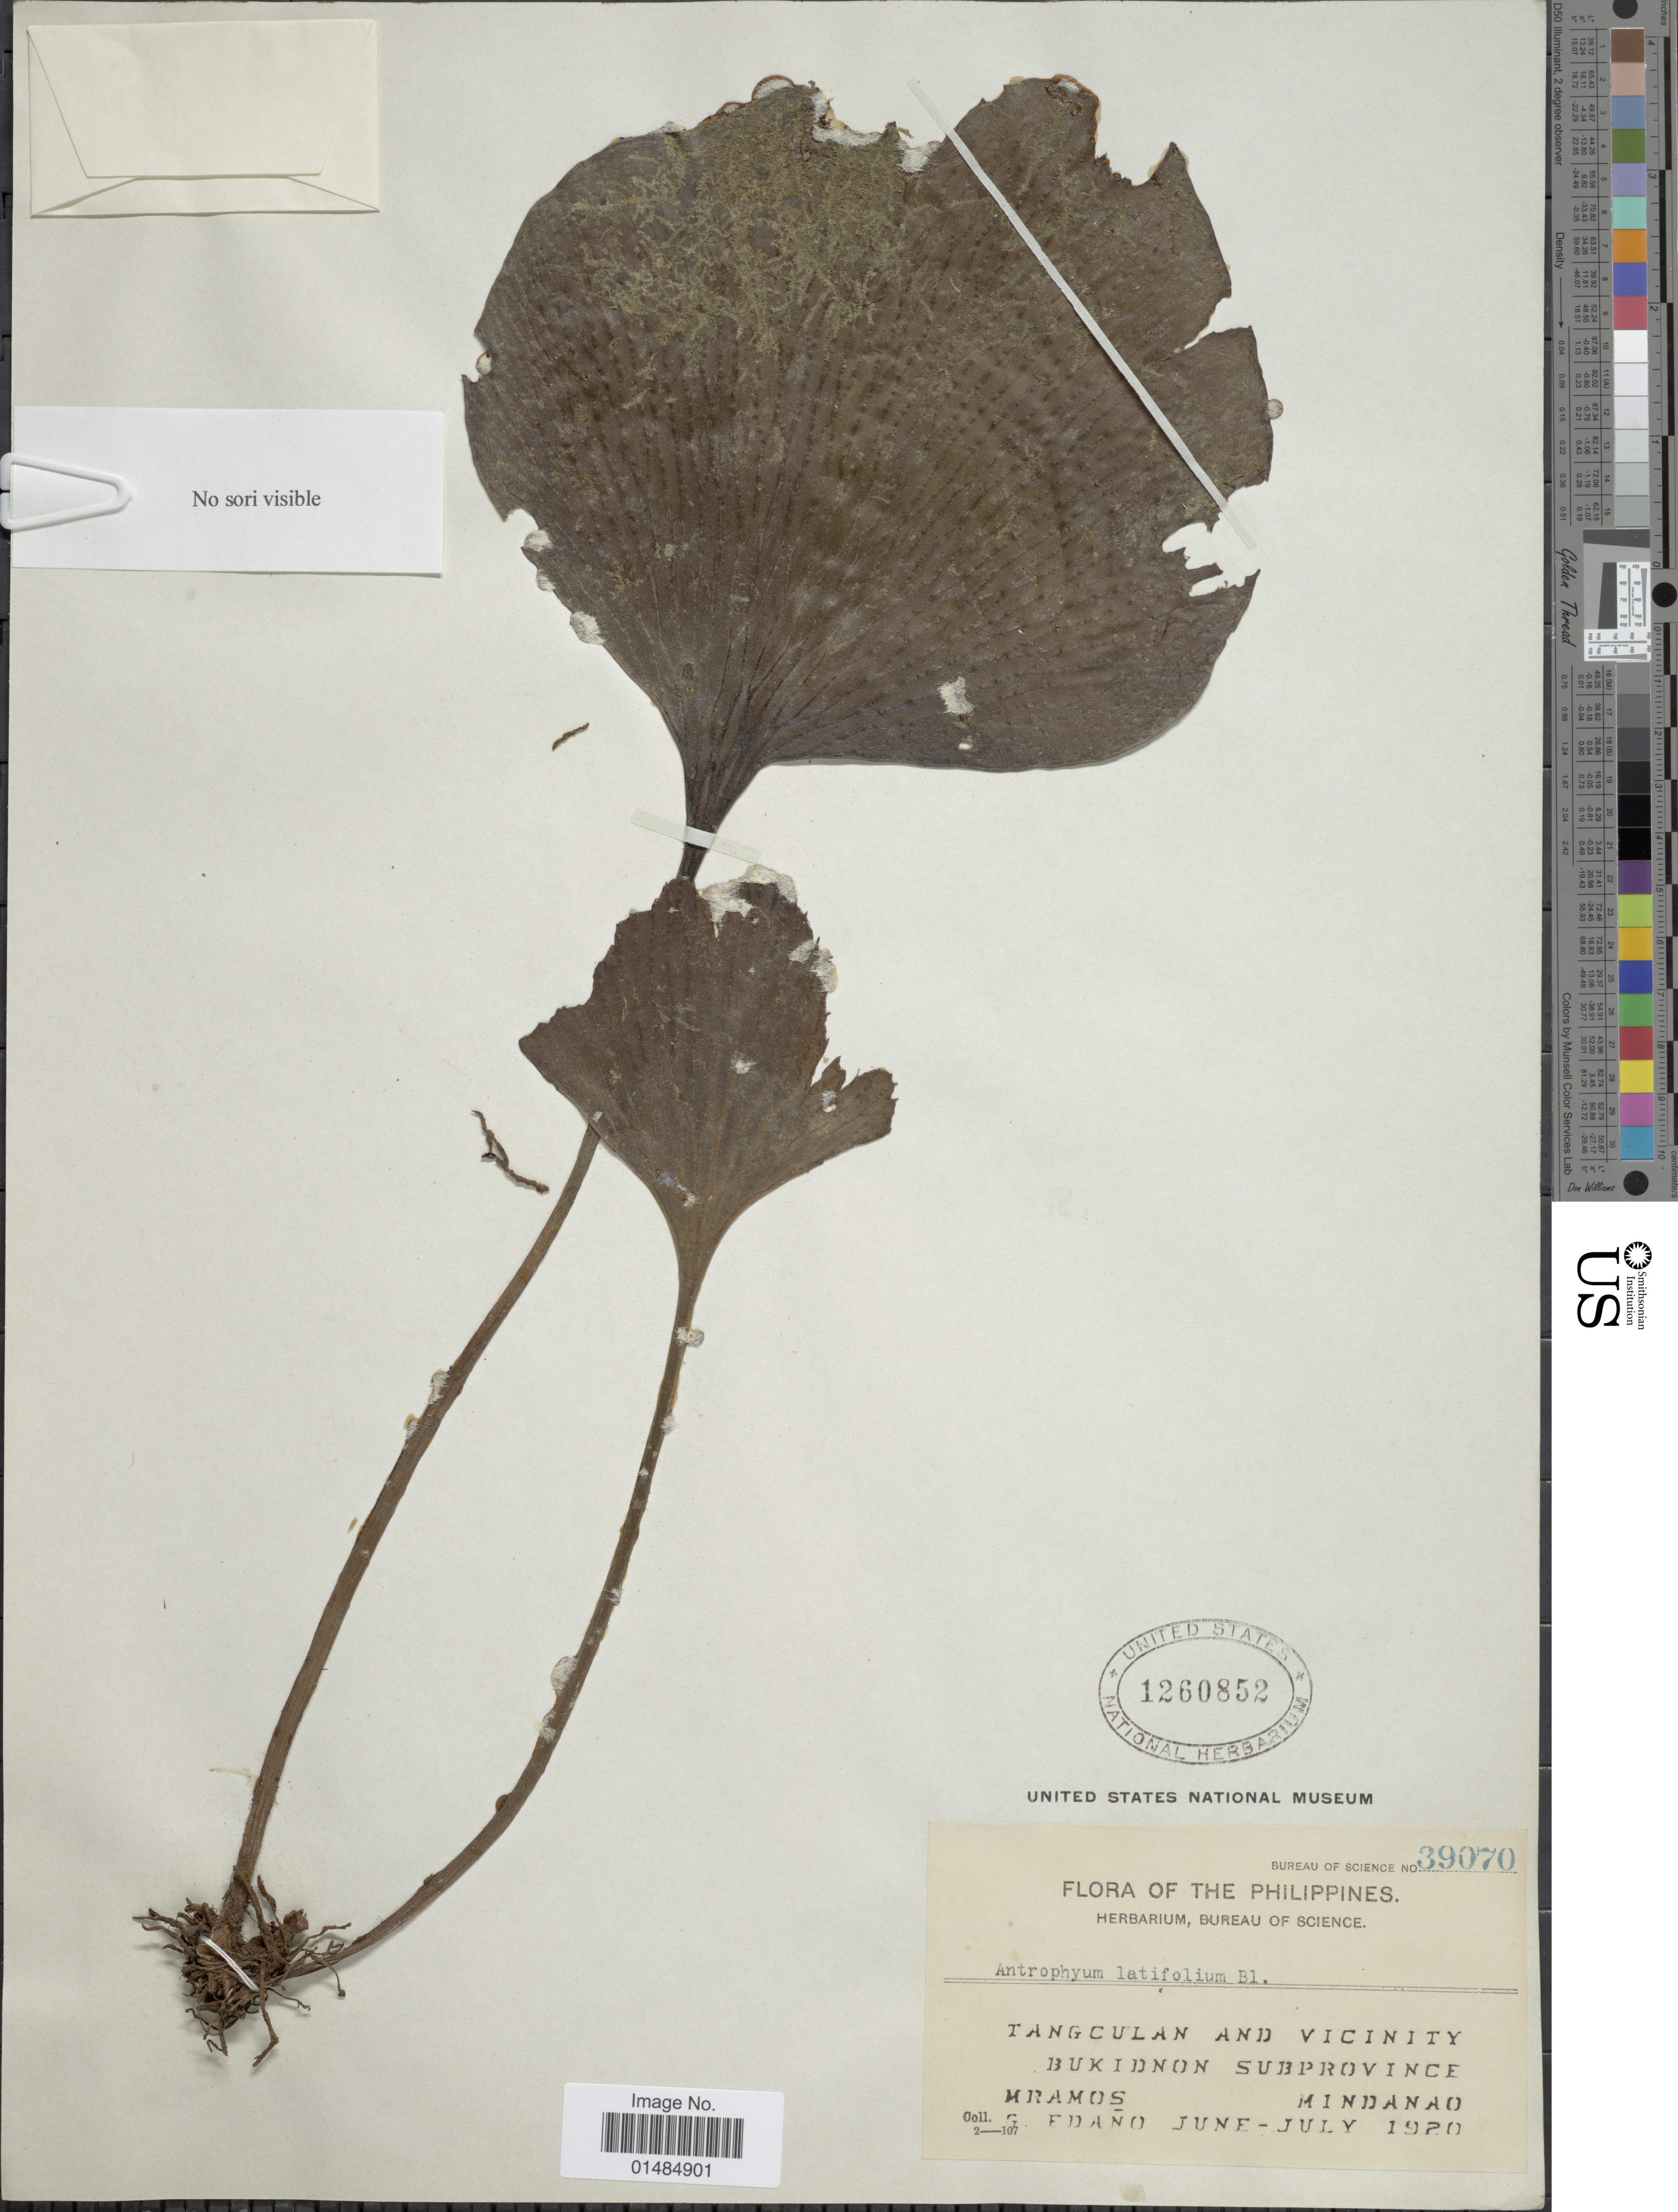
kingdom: Plantae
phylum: Tracheophyta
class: Polypodiopsida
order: Polypodiales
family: Pteridaceae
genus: Antrophyum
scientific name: Antrophyum latifolium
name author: Blume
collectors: M. Ramos & G. Edaño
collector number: Bureau of Science 39070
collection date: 1920-06/1920-07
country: Philippines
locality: Tangculan and vicinity Bukidnon Subprovince Mindanao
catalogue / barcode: US 1260852